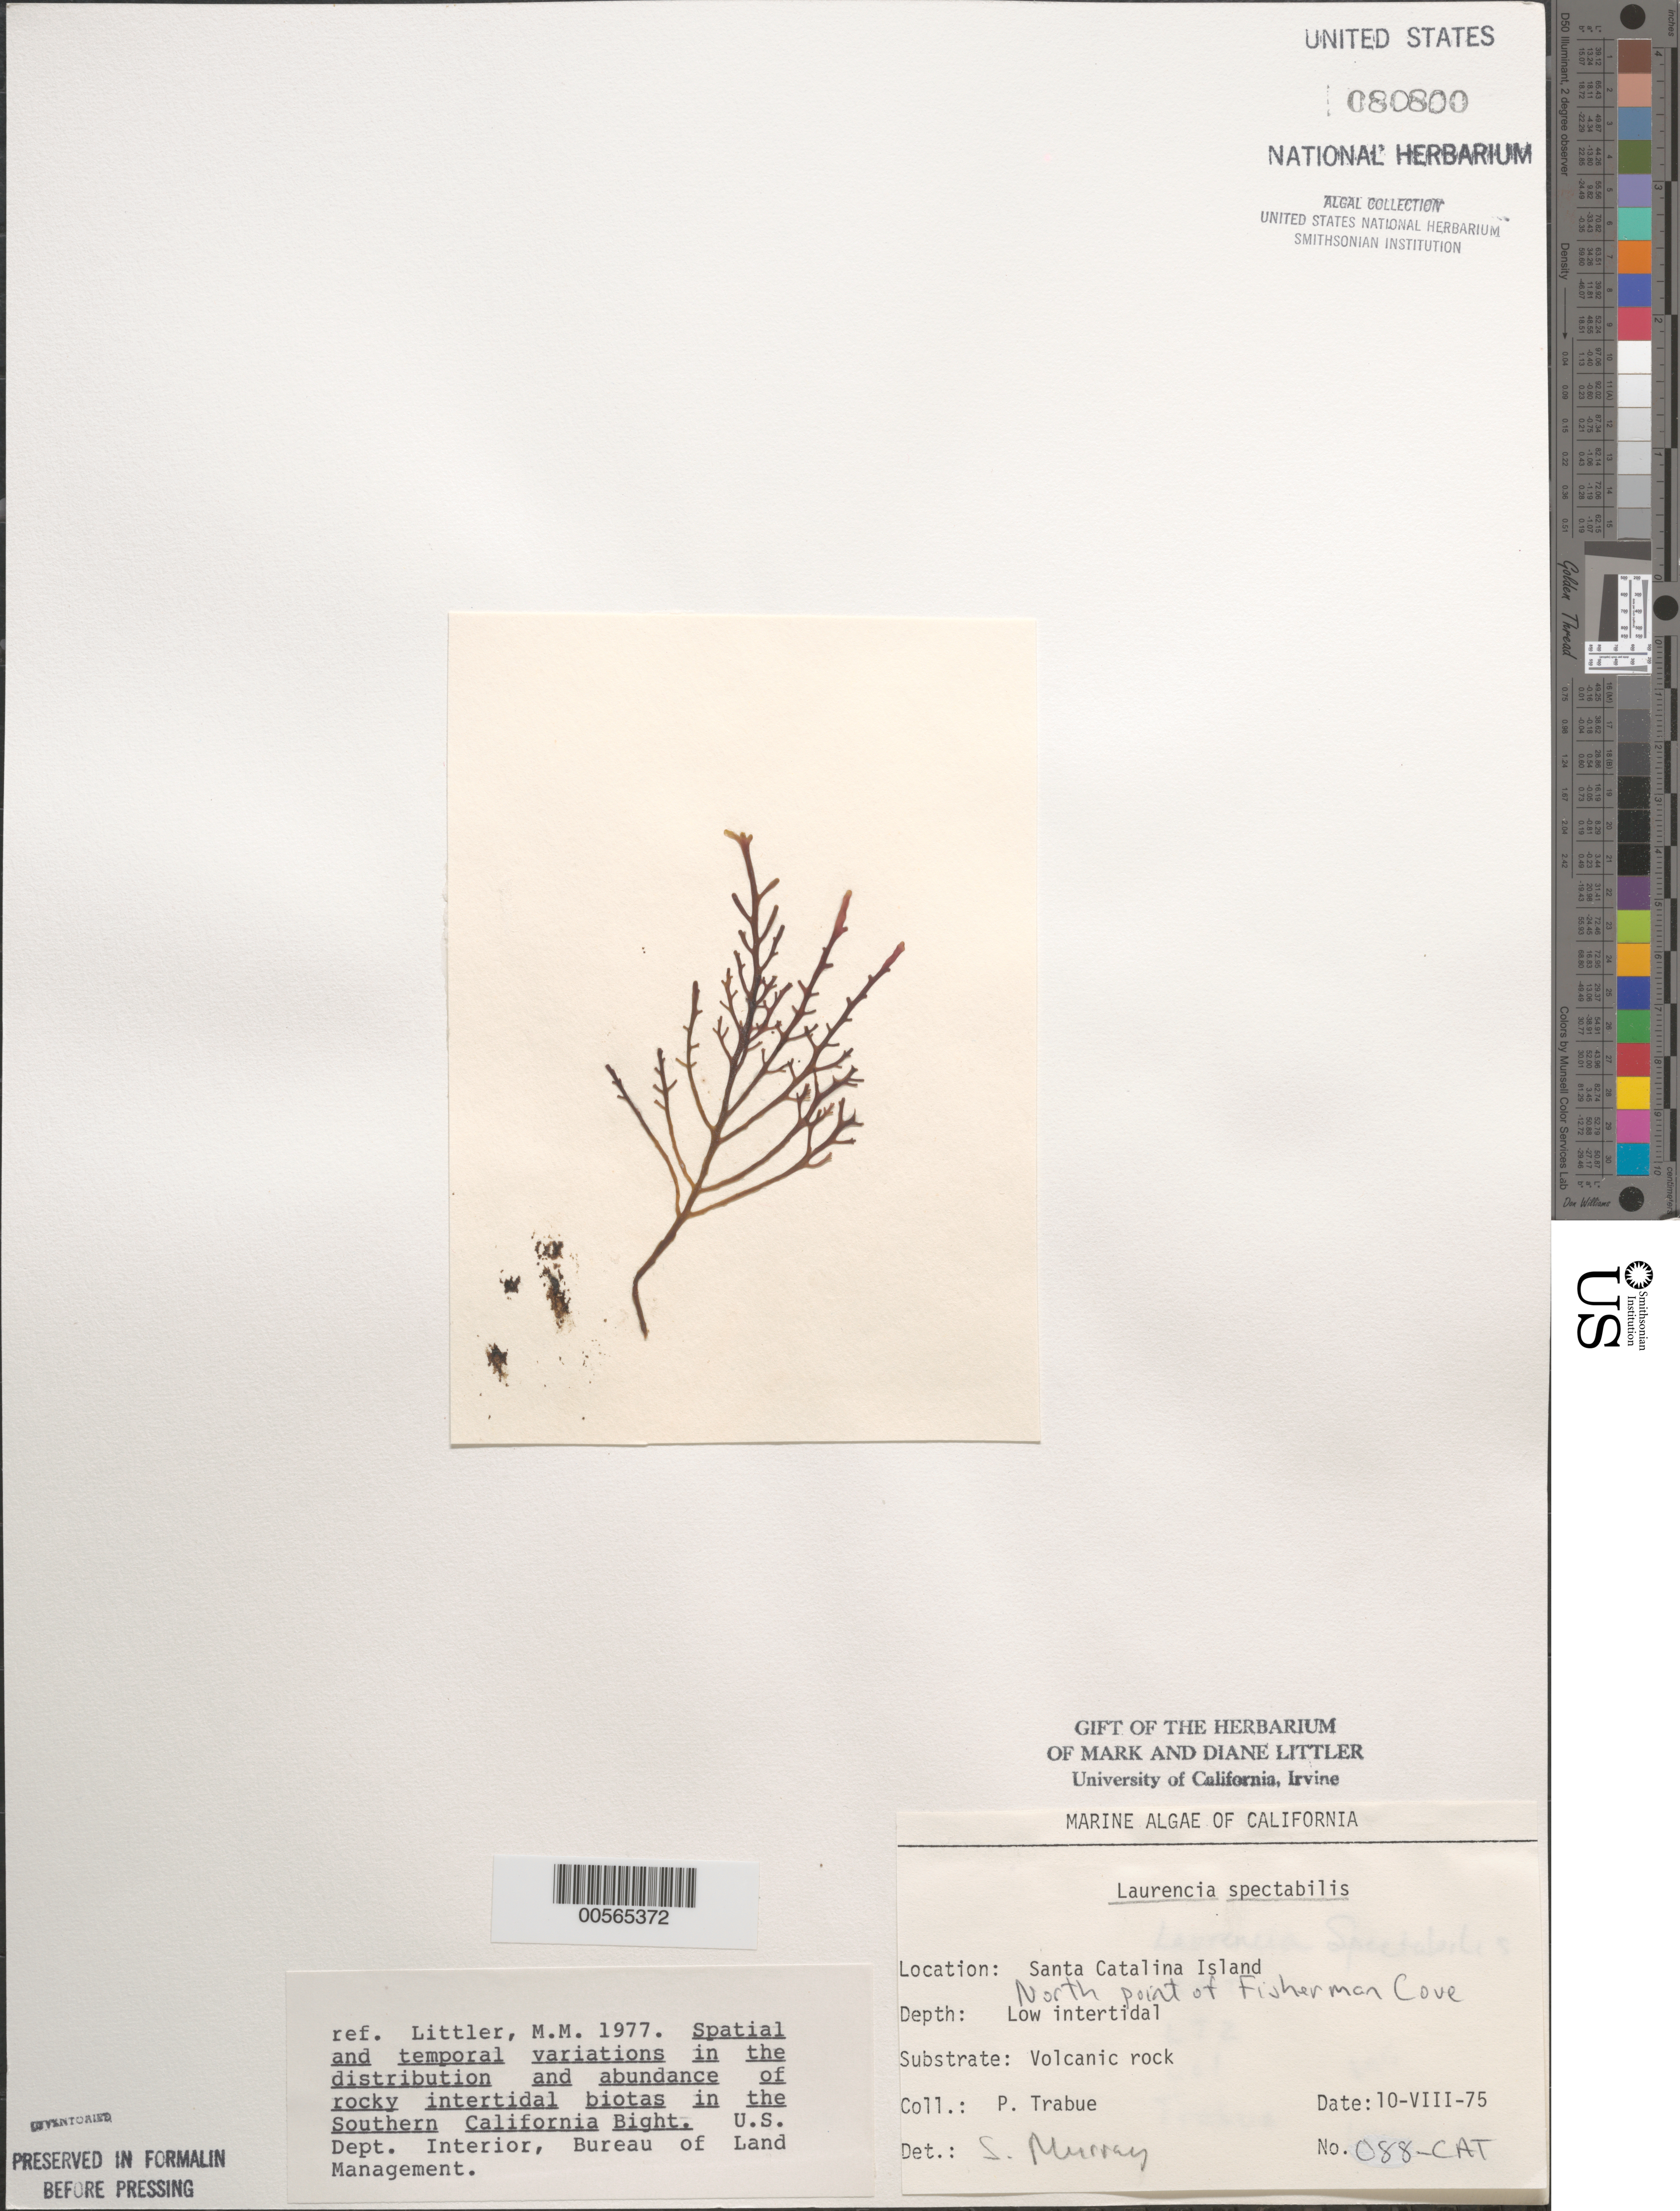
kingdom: Plantae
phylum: Rhodophyta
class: Florideophyceae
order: Ceramiales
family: Rhodomelaceae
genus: Osmundea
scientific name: Osmundea spectabilis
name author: (Postels & Rupr.) K.W. Nam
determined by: Algae name updating Project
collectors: P. J. Trabue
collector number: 088-cat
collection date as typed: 10 Aug 1975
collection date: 1975-08-10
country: United States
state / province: California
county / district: Los Angeles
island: Santa Catalina Island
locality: Fishermen Cove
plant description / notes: BLM-SOCALBIGHT Rocky Intertidal Survey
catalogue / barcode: US 80800